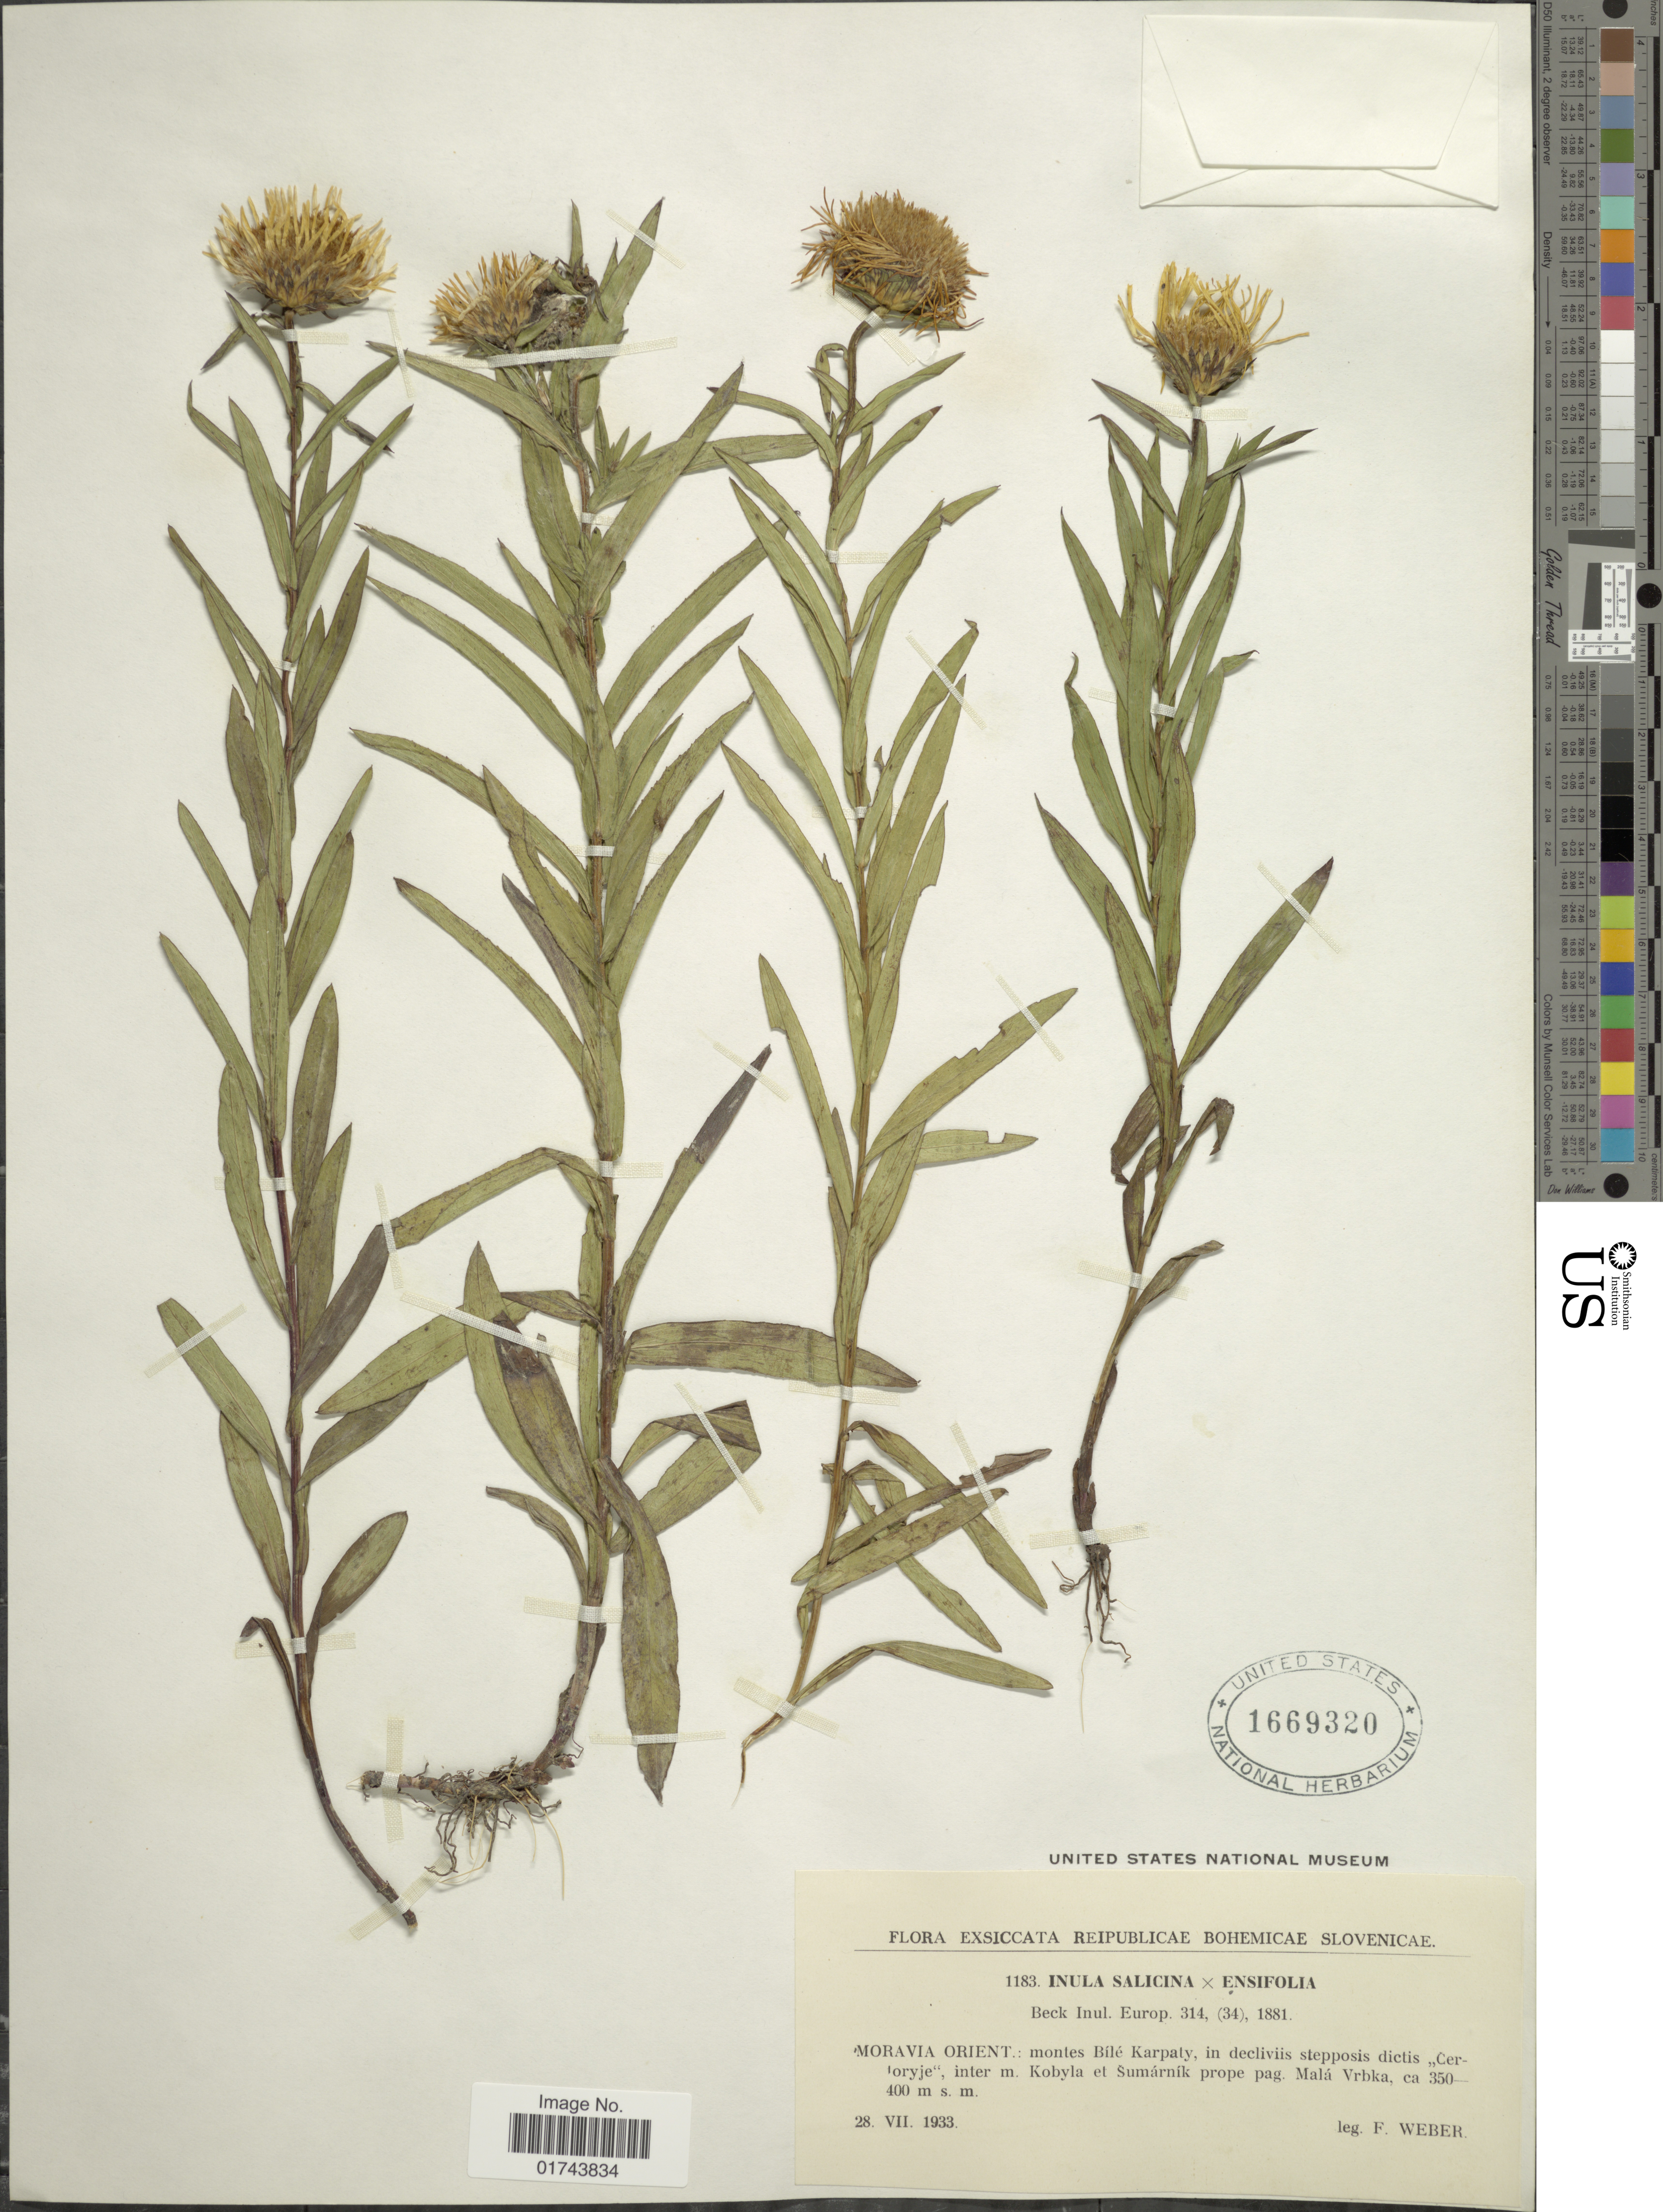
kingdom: Plantae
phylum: Tracheophyta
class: Magnoliopsida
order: Asterales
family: Asteraceae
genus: Inula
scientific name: Inula salicina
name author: L.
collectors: F. Weber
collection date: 1933-07-28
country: Czechia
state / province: South Moravian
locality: Reipublicae Bohemicae Slovenicae, Moravia Orient: montes Bile Karpaty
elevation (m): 350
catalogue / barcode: US 1669320